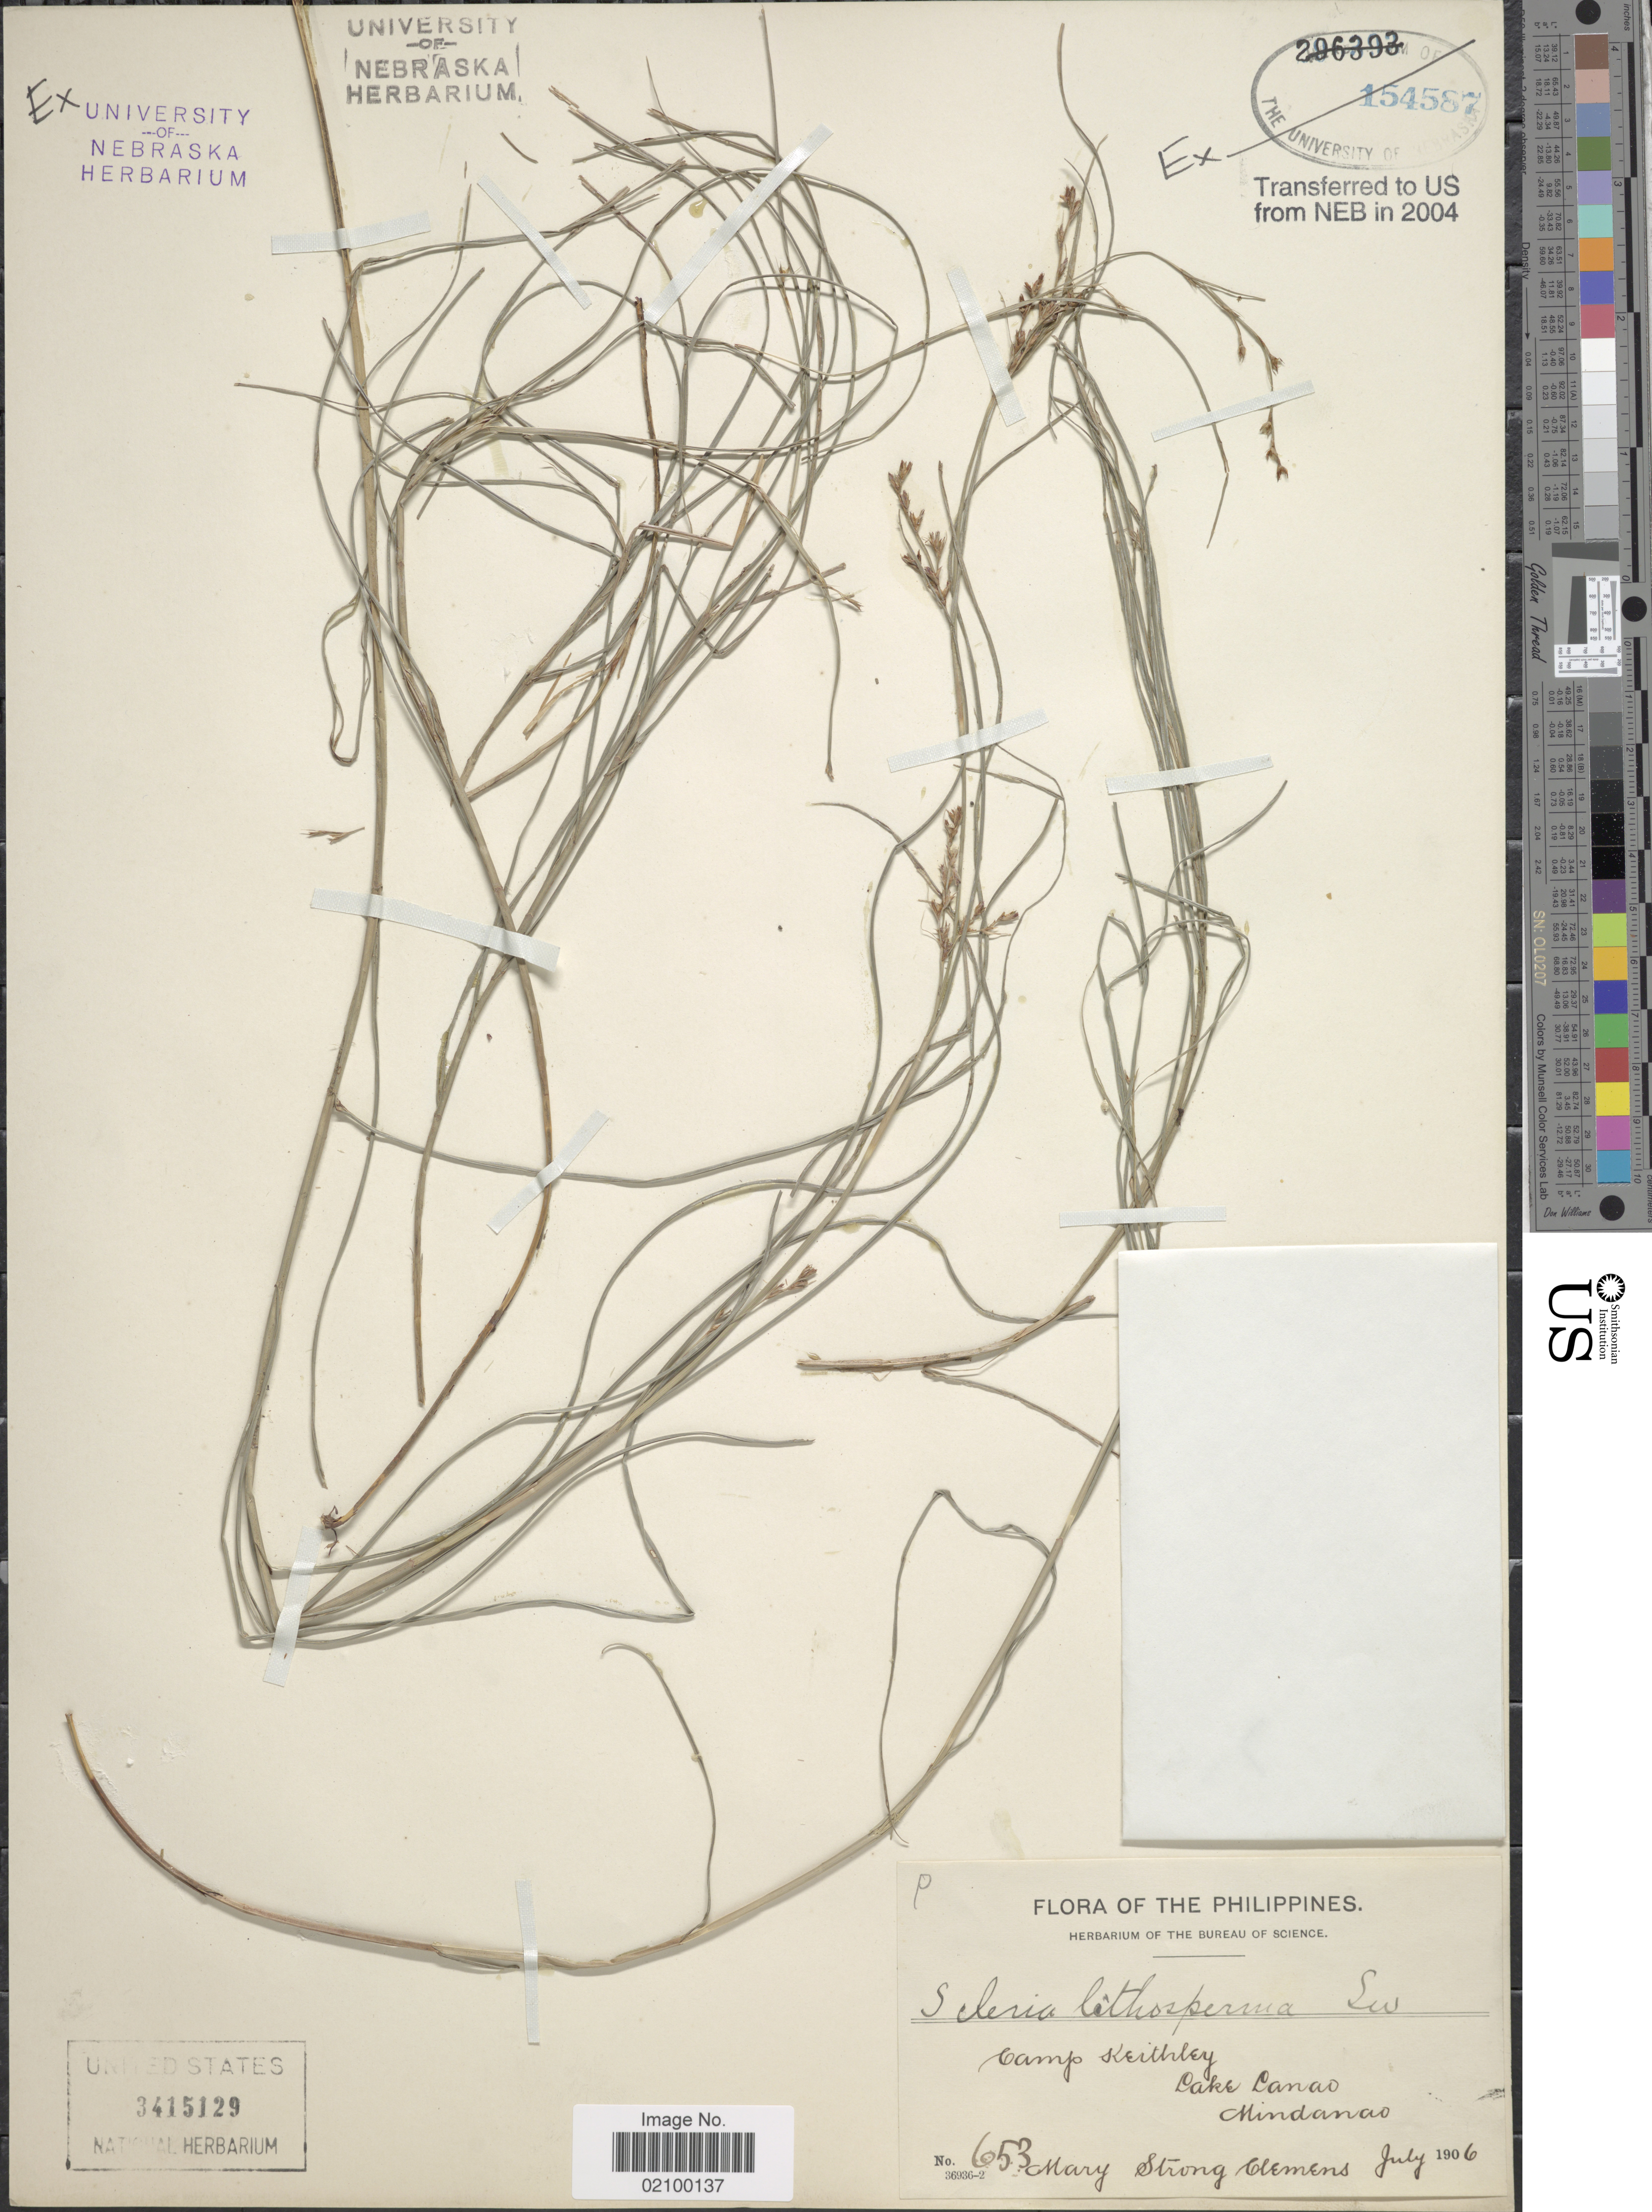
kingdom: Plantae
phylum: Tracheophyta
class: Liliopsida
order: Poales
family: Cyperaceae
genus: Scleria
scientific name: Scleria lithosperma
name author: (L.) Sw.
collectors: M. S. Clemens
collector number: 653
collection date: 1906-07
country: Philippines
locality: Camp Keithley, Lake Lanao, Mindanao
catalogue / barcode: US 3415129